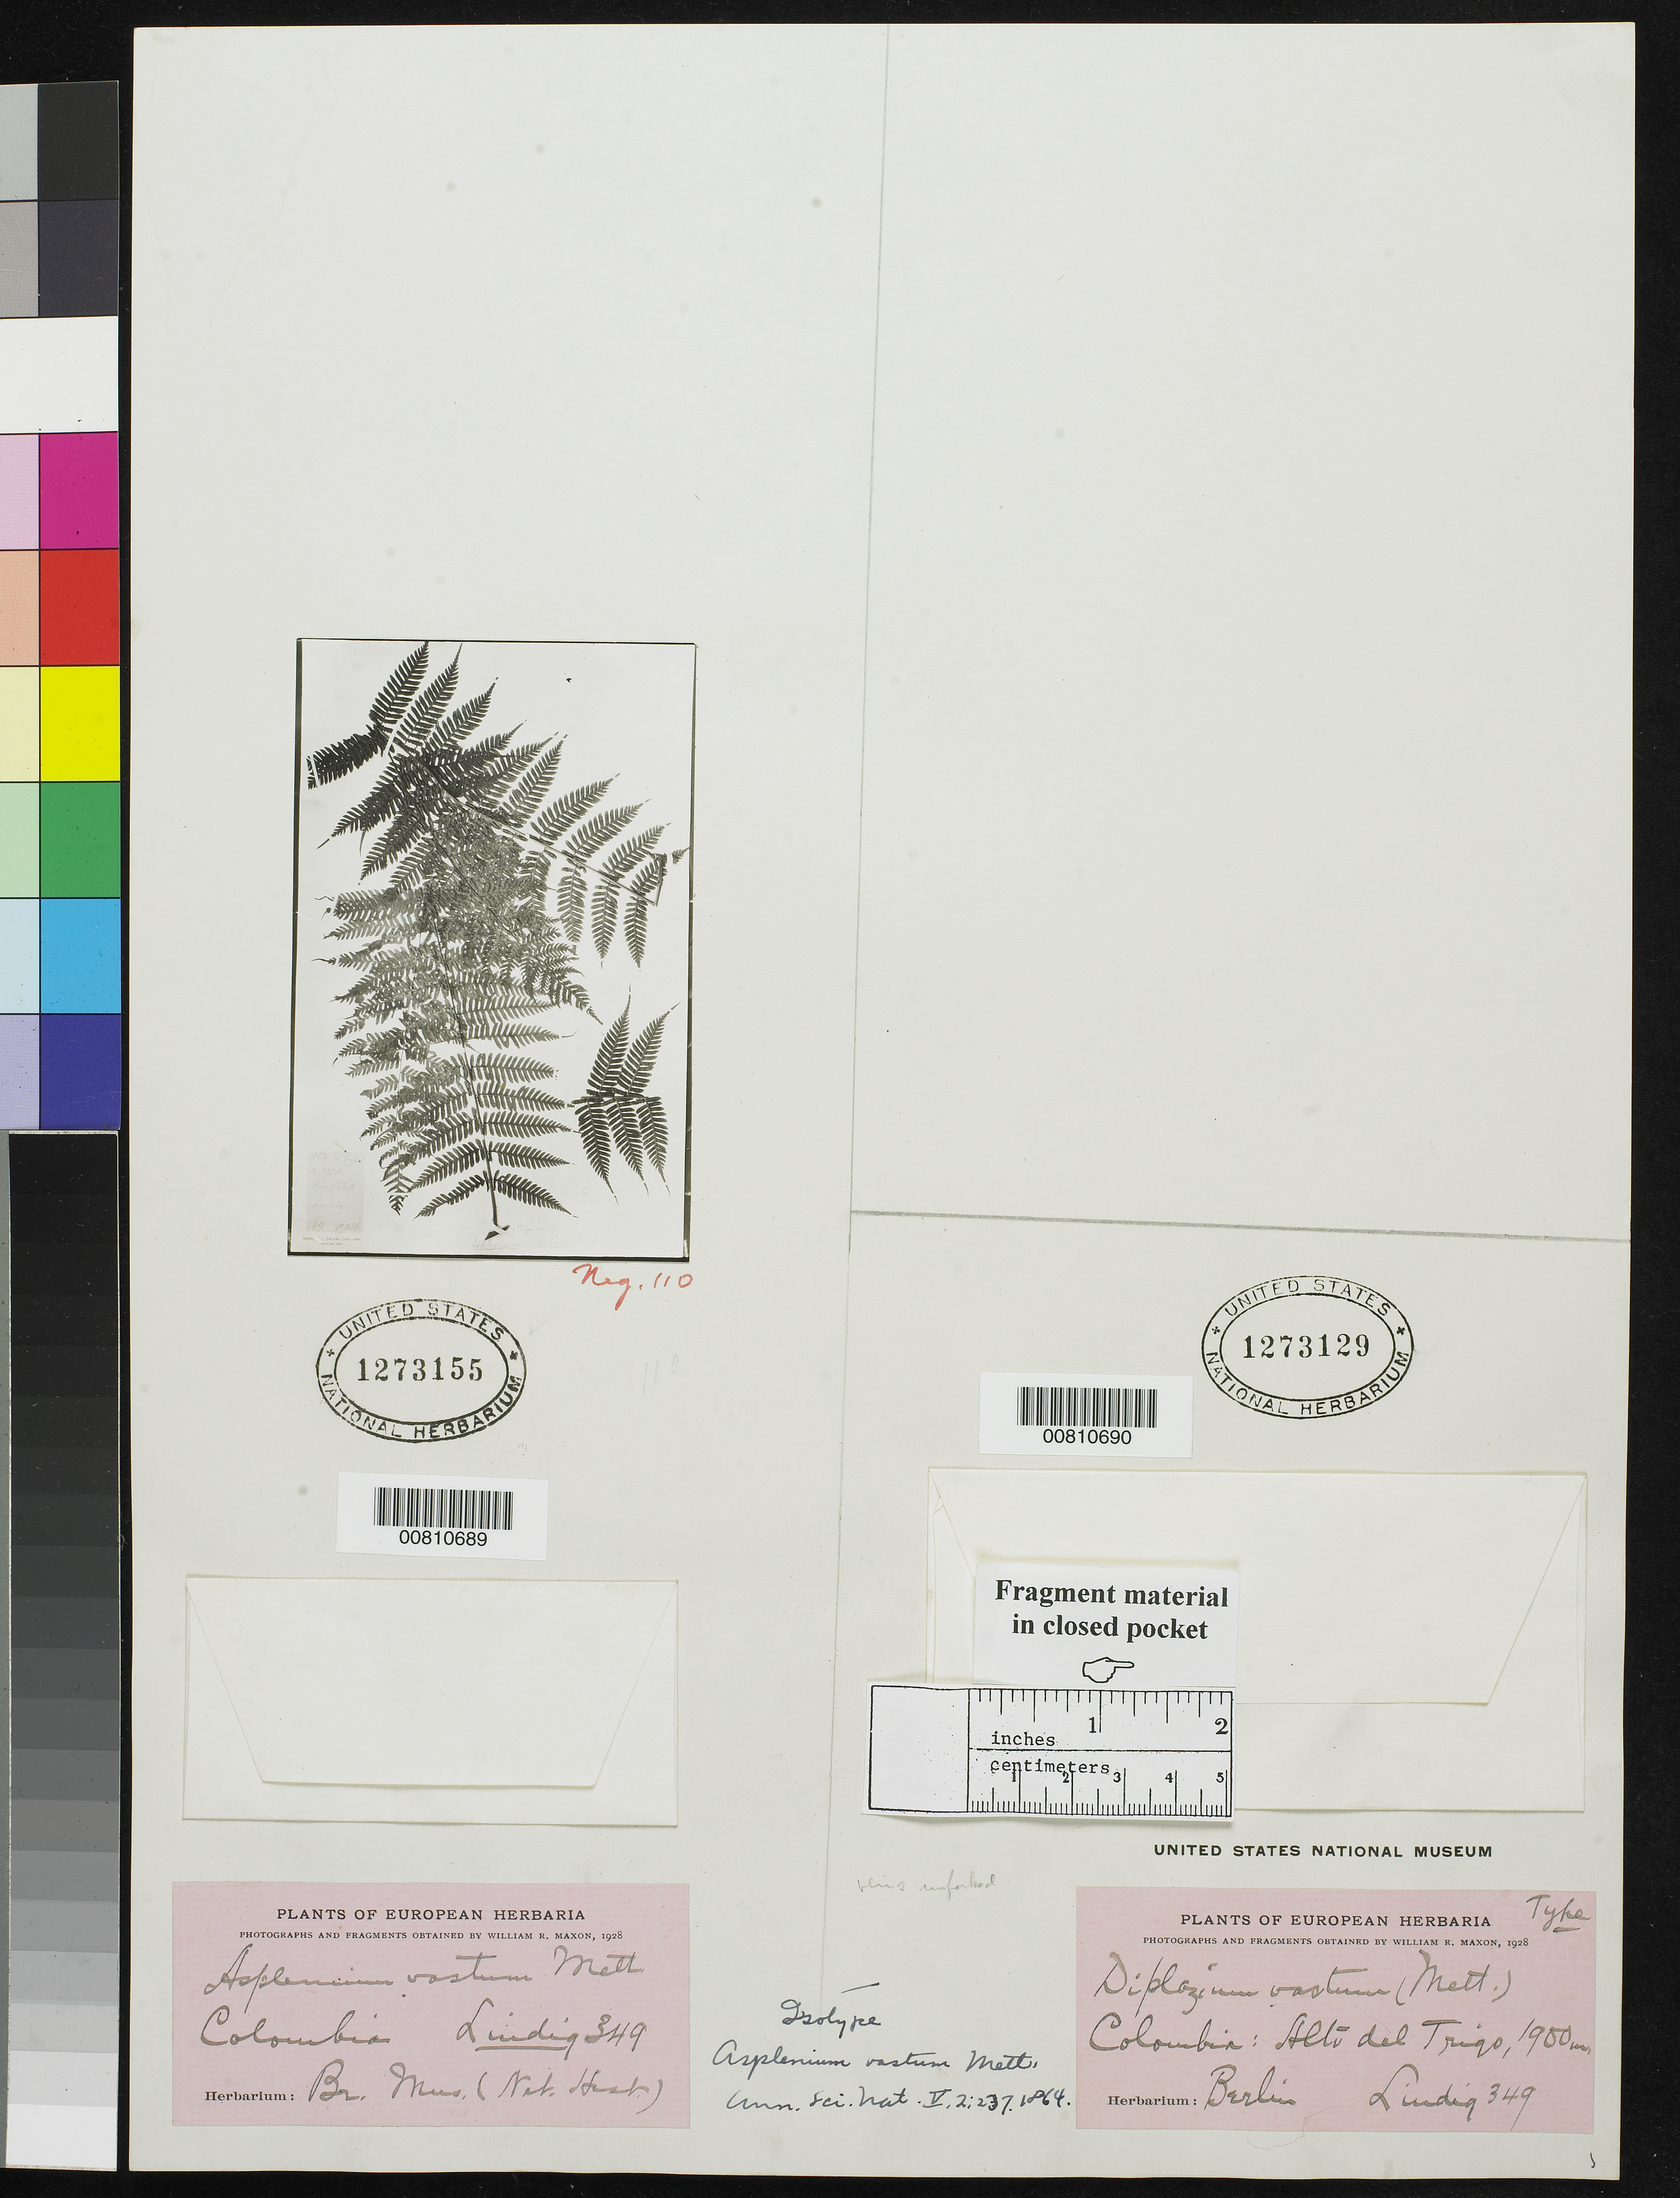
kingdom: Plantae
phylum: Tracheophyta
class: Polypodiopsida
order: Polypodiales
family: Aspleniaceae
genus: Asplenium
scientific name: Asplenium vastum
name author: Mett.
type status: Isotype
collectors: A. Lindig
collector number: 349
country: Colombia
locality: Alto del Triqo.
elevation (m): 1900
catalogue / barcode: US 1273129